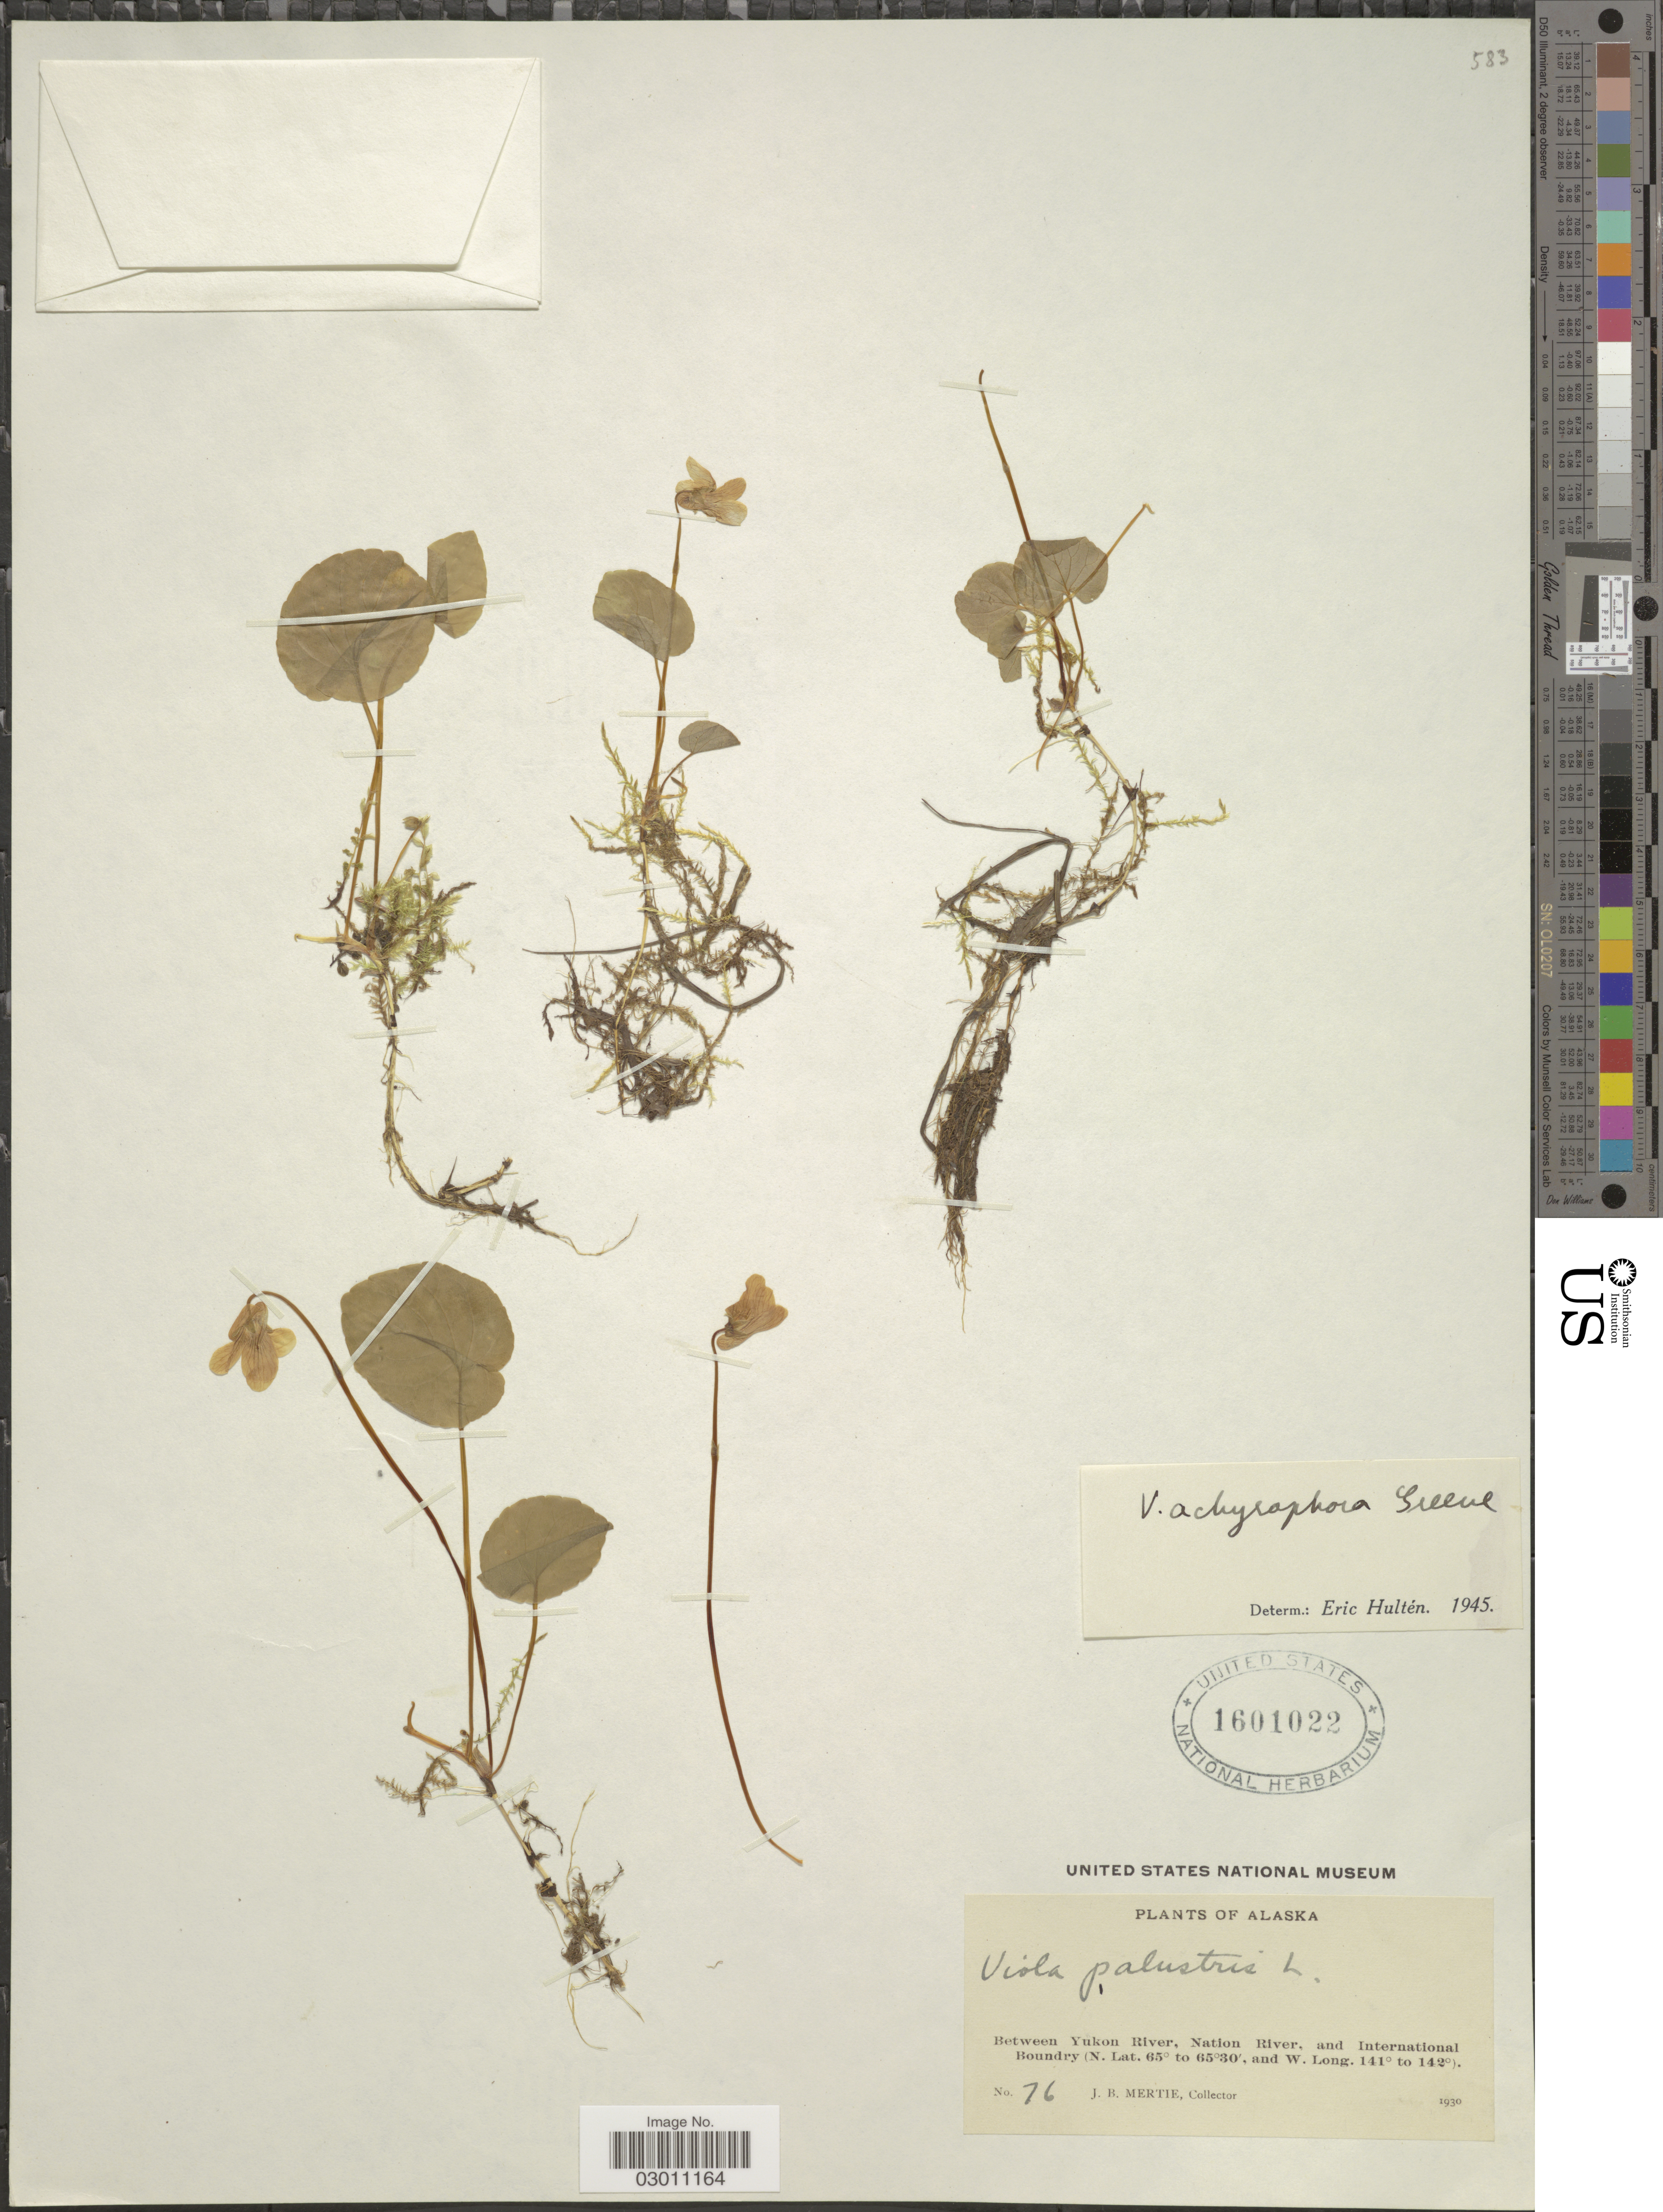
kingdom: Plantae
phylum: Tracheophyta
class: Magnoliopsida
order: Malpighiales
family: Violaceae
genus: Viola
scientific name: Viola achyrophora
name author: Greene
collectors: J. Mertie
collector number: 76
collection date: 1930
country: United States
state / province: Alaska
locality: Between Yukon River, Nation River, and International Boundary.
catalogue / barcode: US 1601022